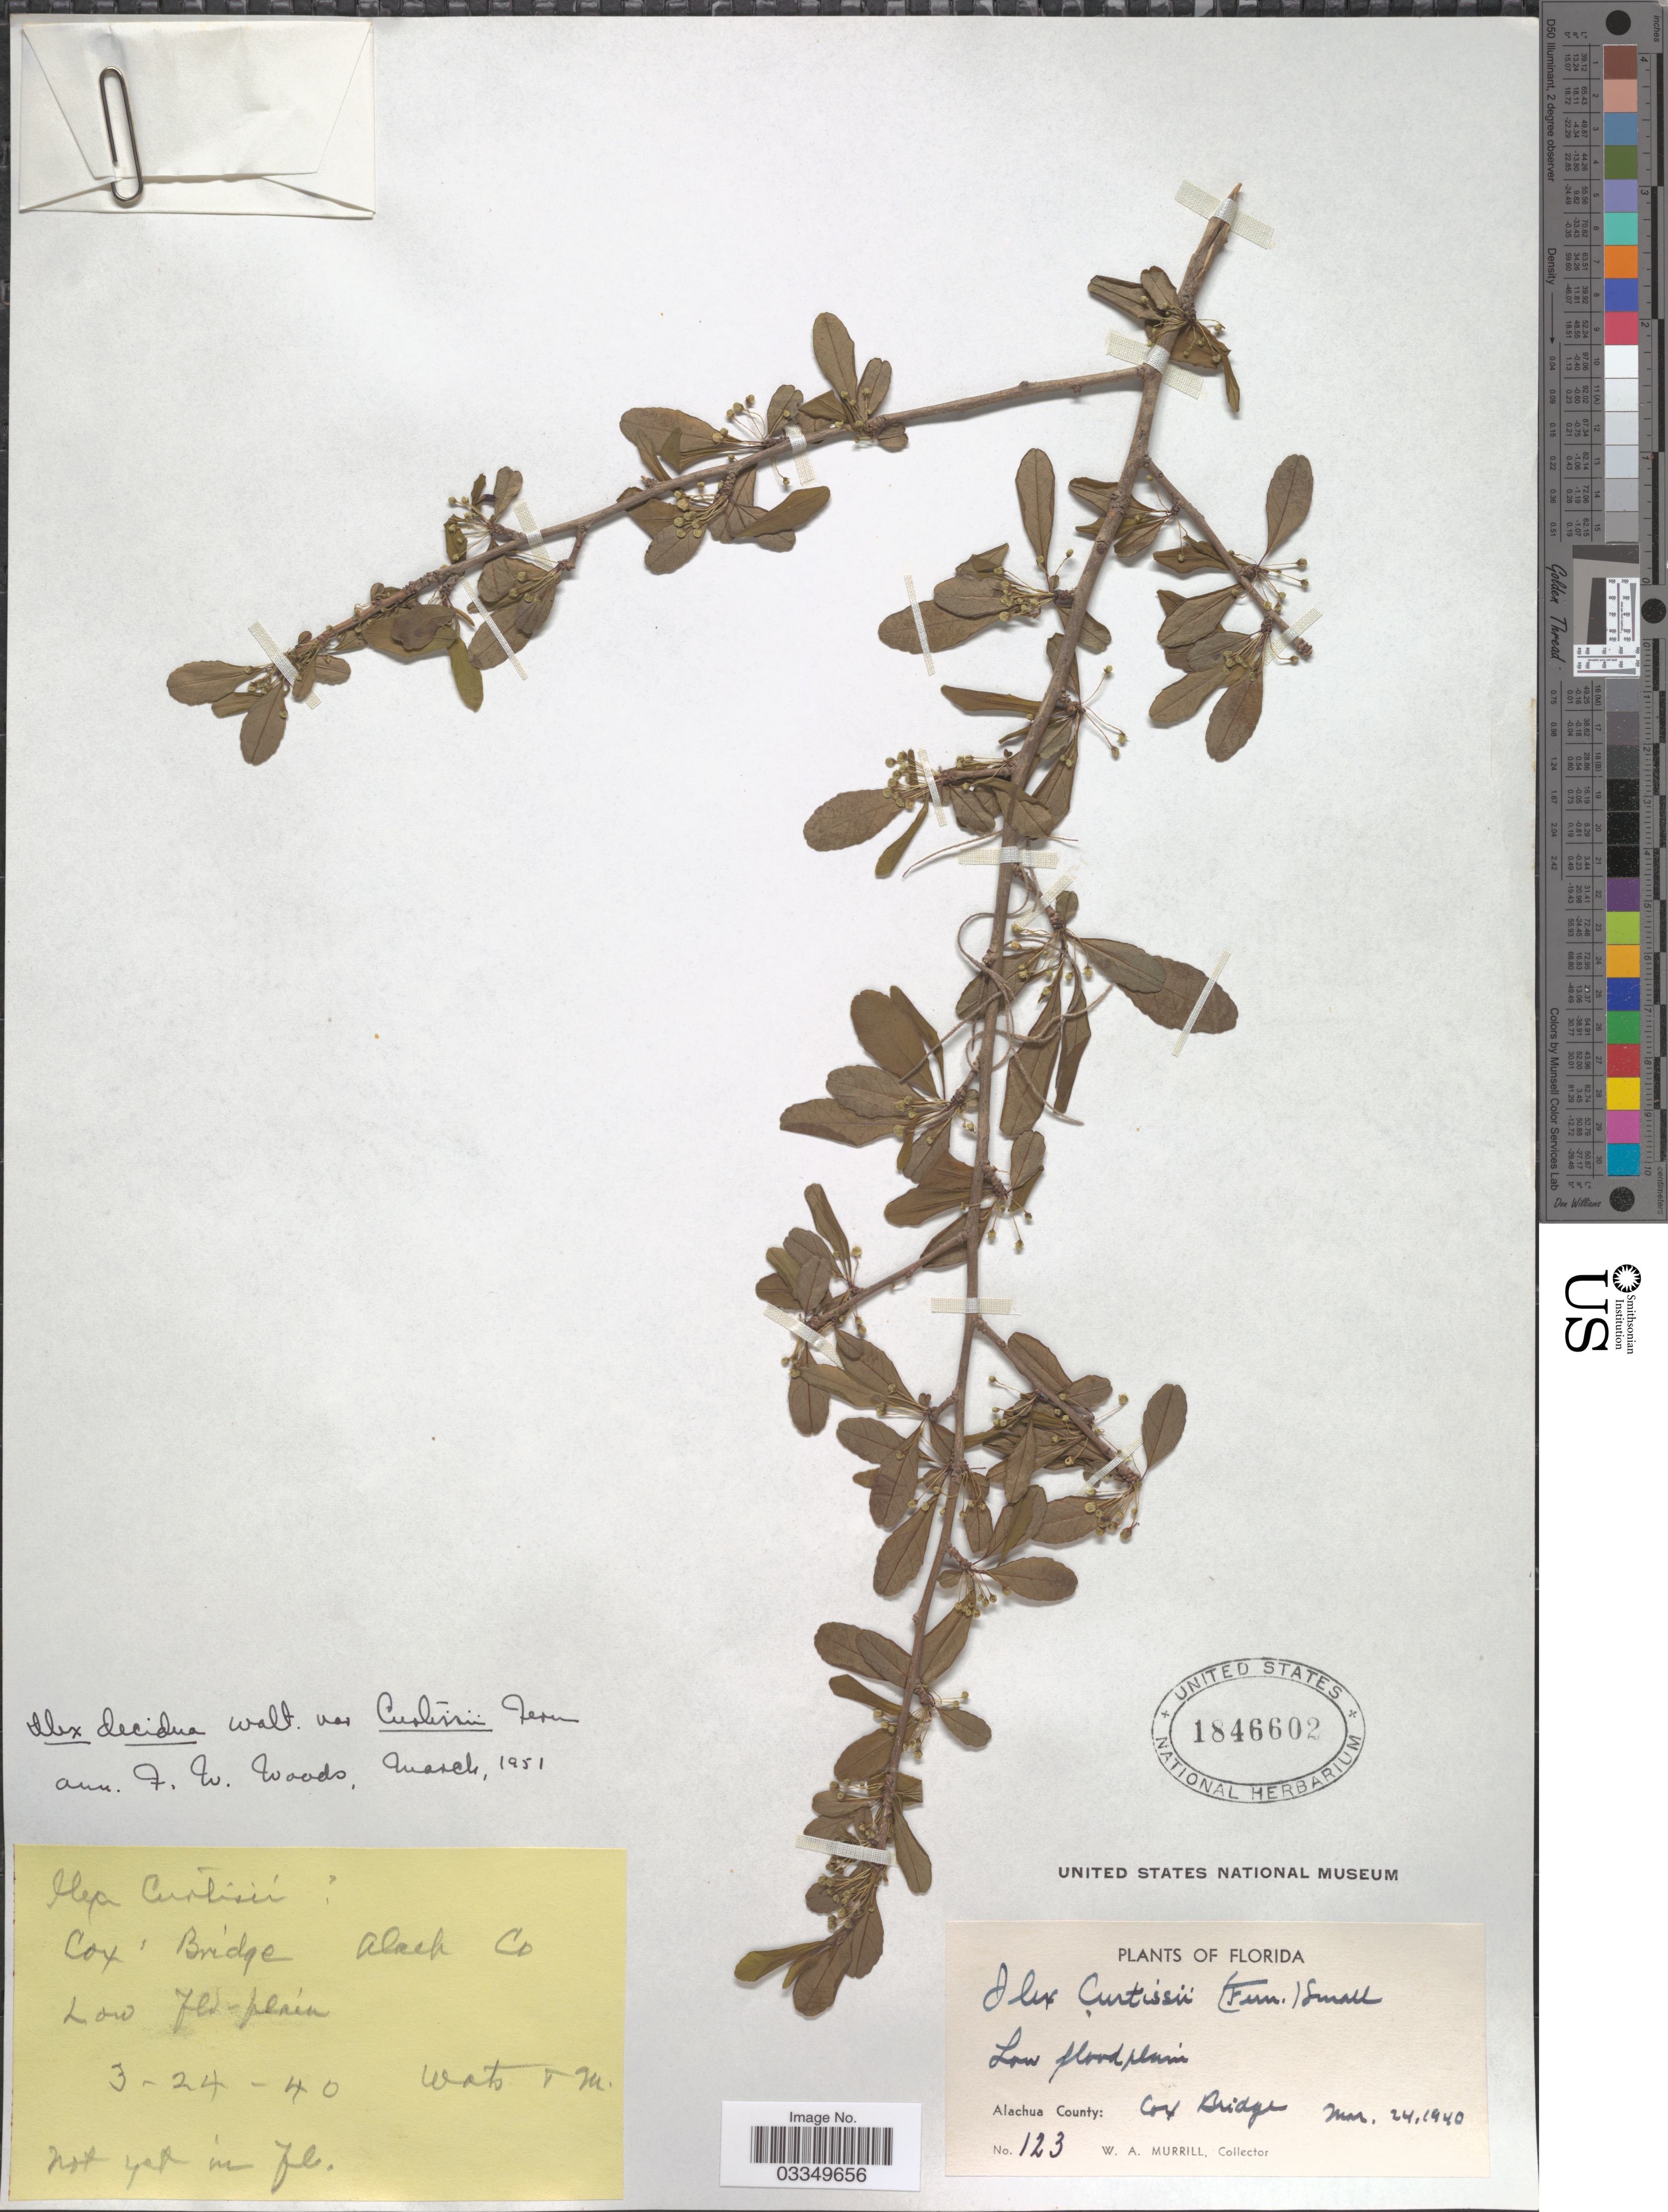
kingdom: Plantae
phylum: Tracheophyta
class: Magnoliopsida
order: Aquifoliales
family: Aquifoliaceae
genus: Ilex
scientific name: Ilex decidua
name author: Walter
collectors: W. A. Murrill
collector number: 123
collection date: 1940-03-24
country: United States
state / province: Florida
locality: Alachua County: Cox' Bridge.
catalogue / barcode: US 1846602